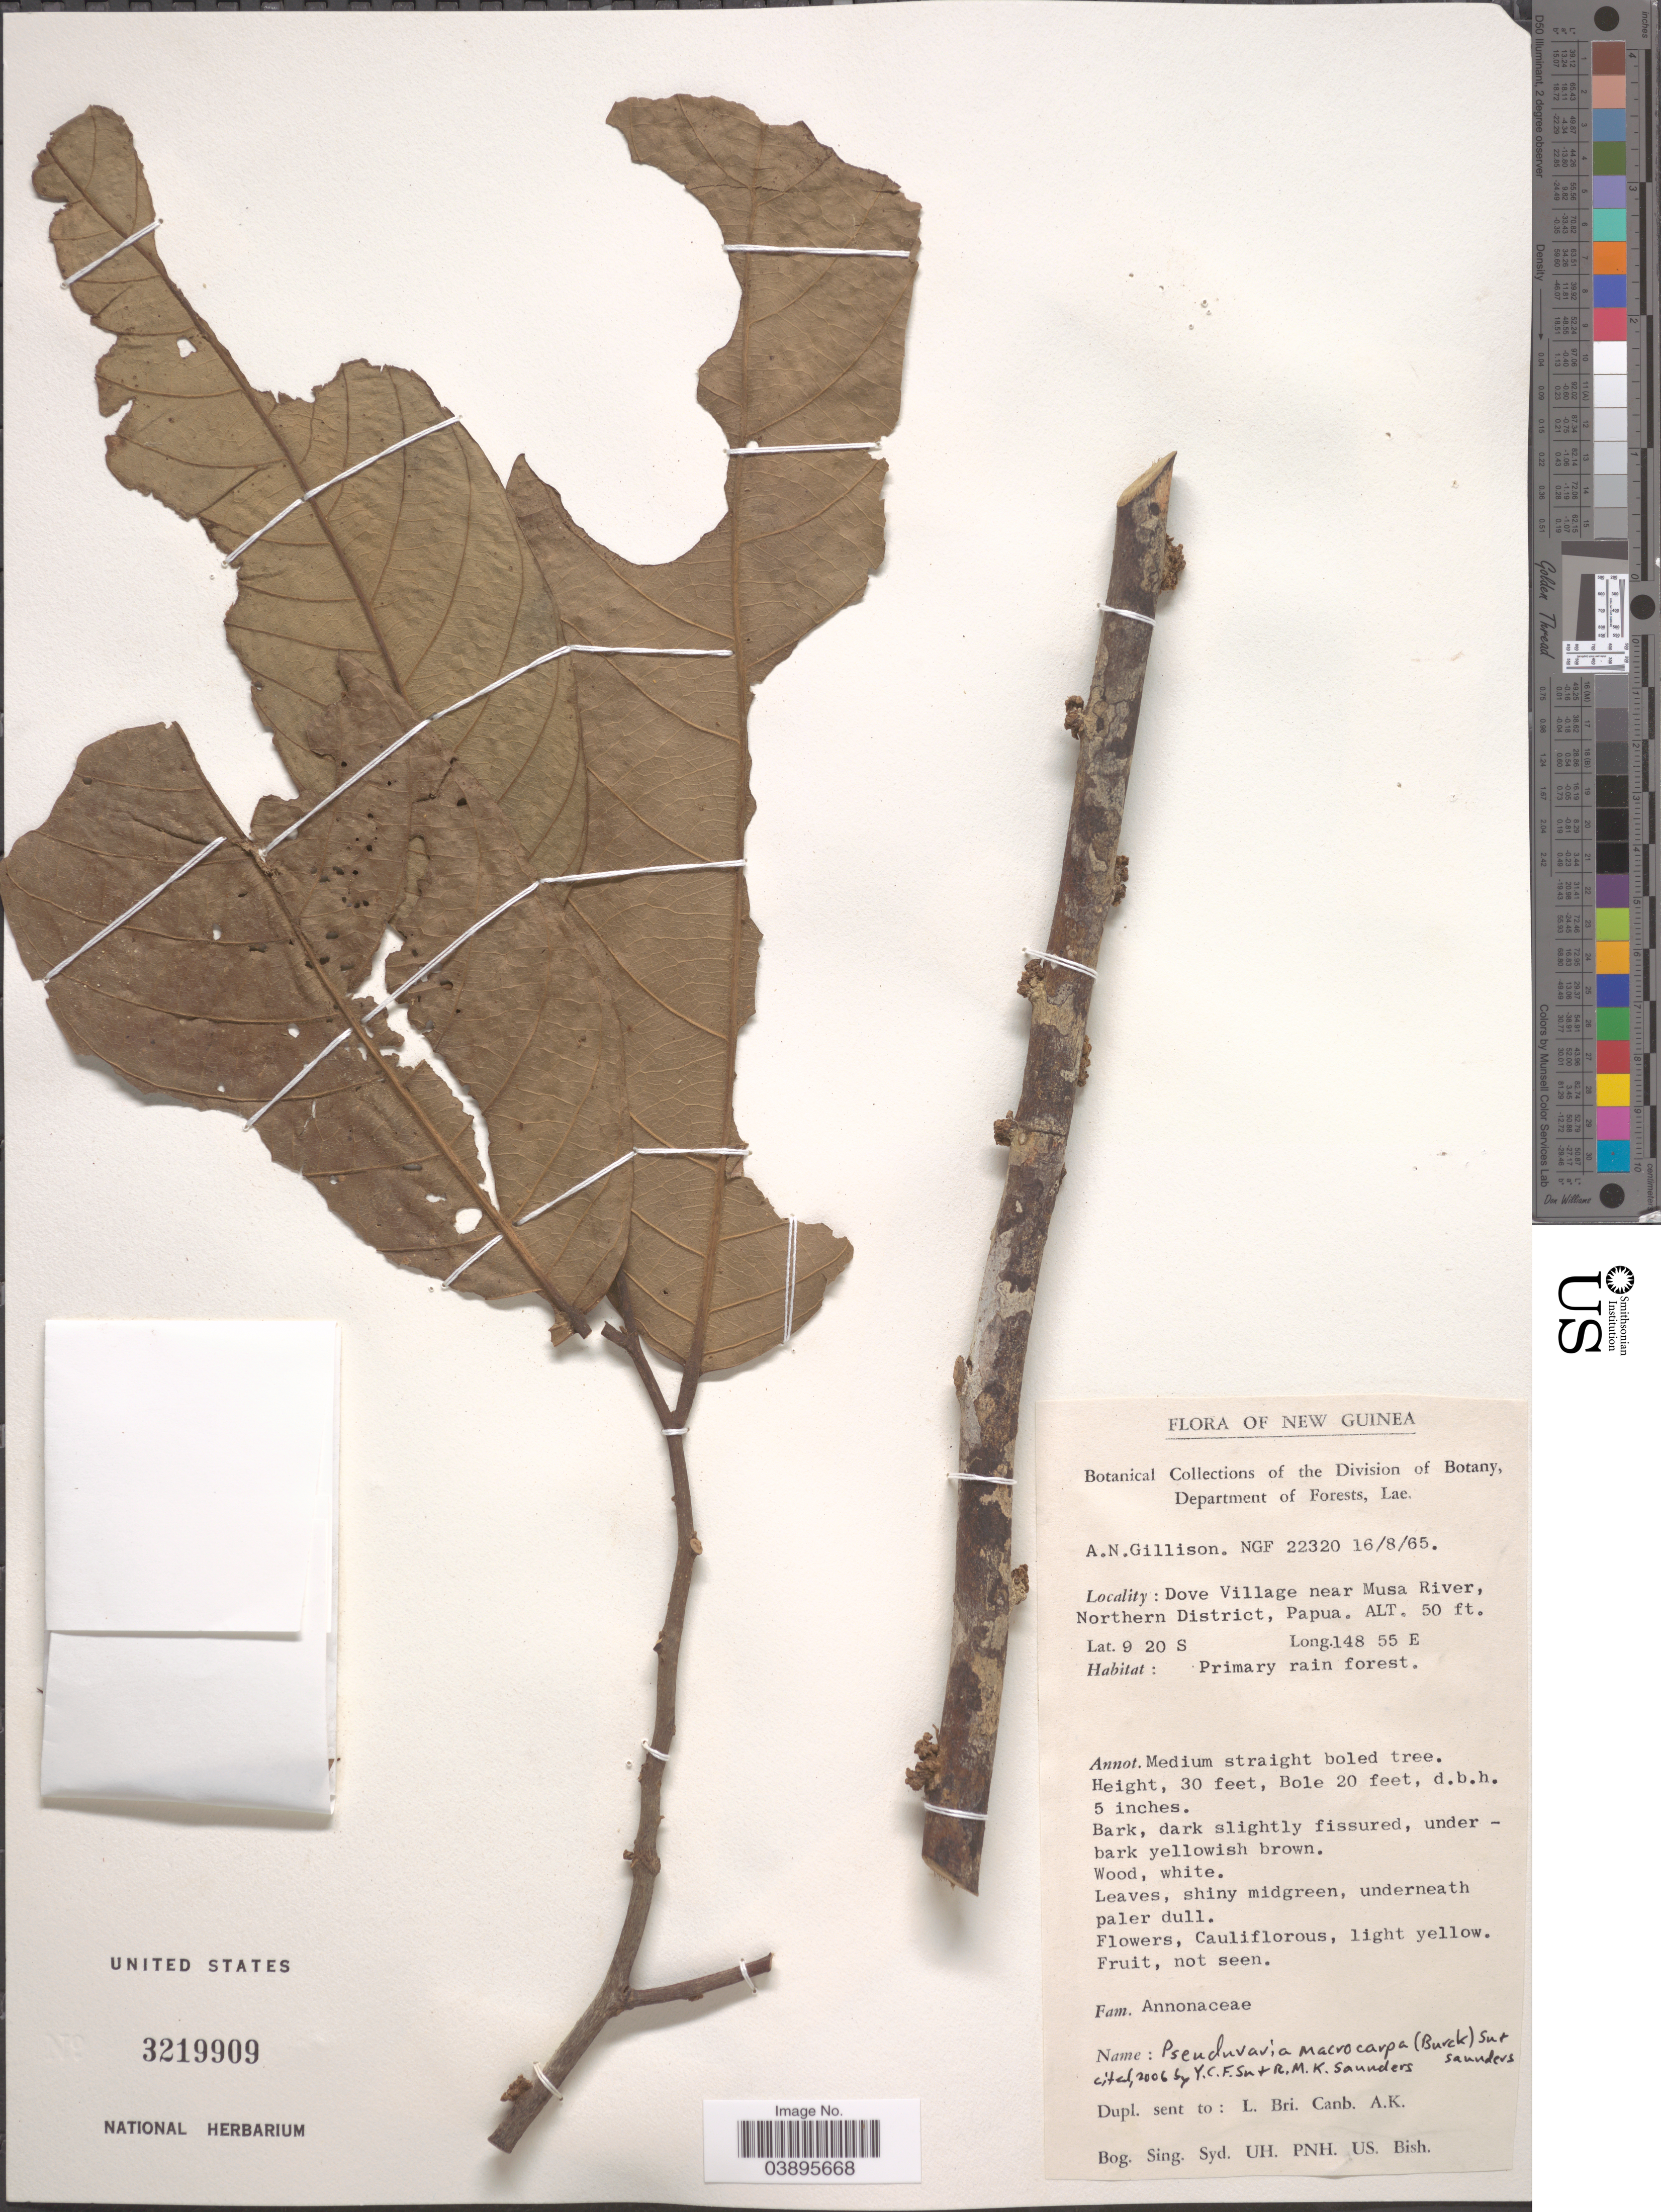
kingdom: Plantae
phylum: Tracheophyta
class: Magnoliopsida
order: Magnoliales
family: Annonaceae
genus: Pseuduvaria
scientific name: Pseuduvaria macrocarpa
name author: (Burck) Y.C.F. Su & R.M.K. Saunders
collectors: A. Gillison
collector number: NGF 22320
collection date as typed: Transcribed d/m/y: 16/8/65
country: Papua New Guinea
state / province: Northern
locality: New Guinea. Dove Village near Musa River, Northern District, Papua.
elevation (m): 15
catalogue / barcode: US 3219909